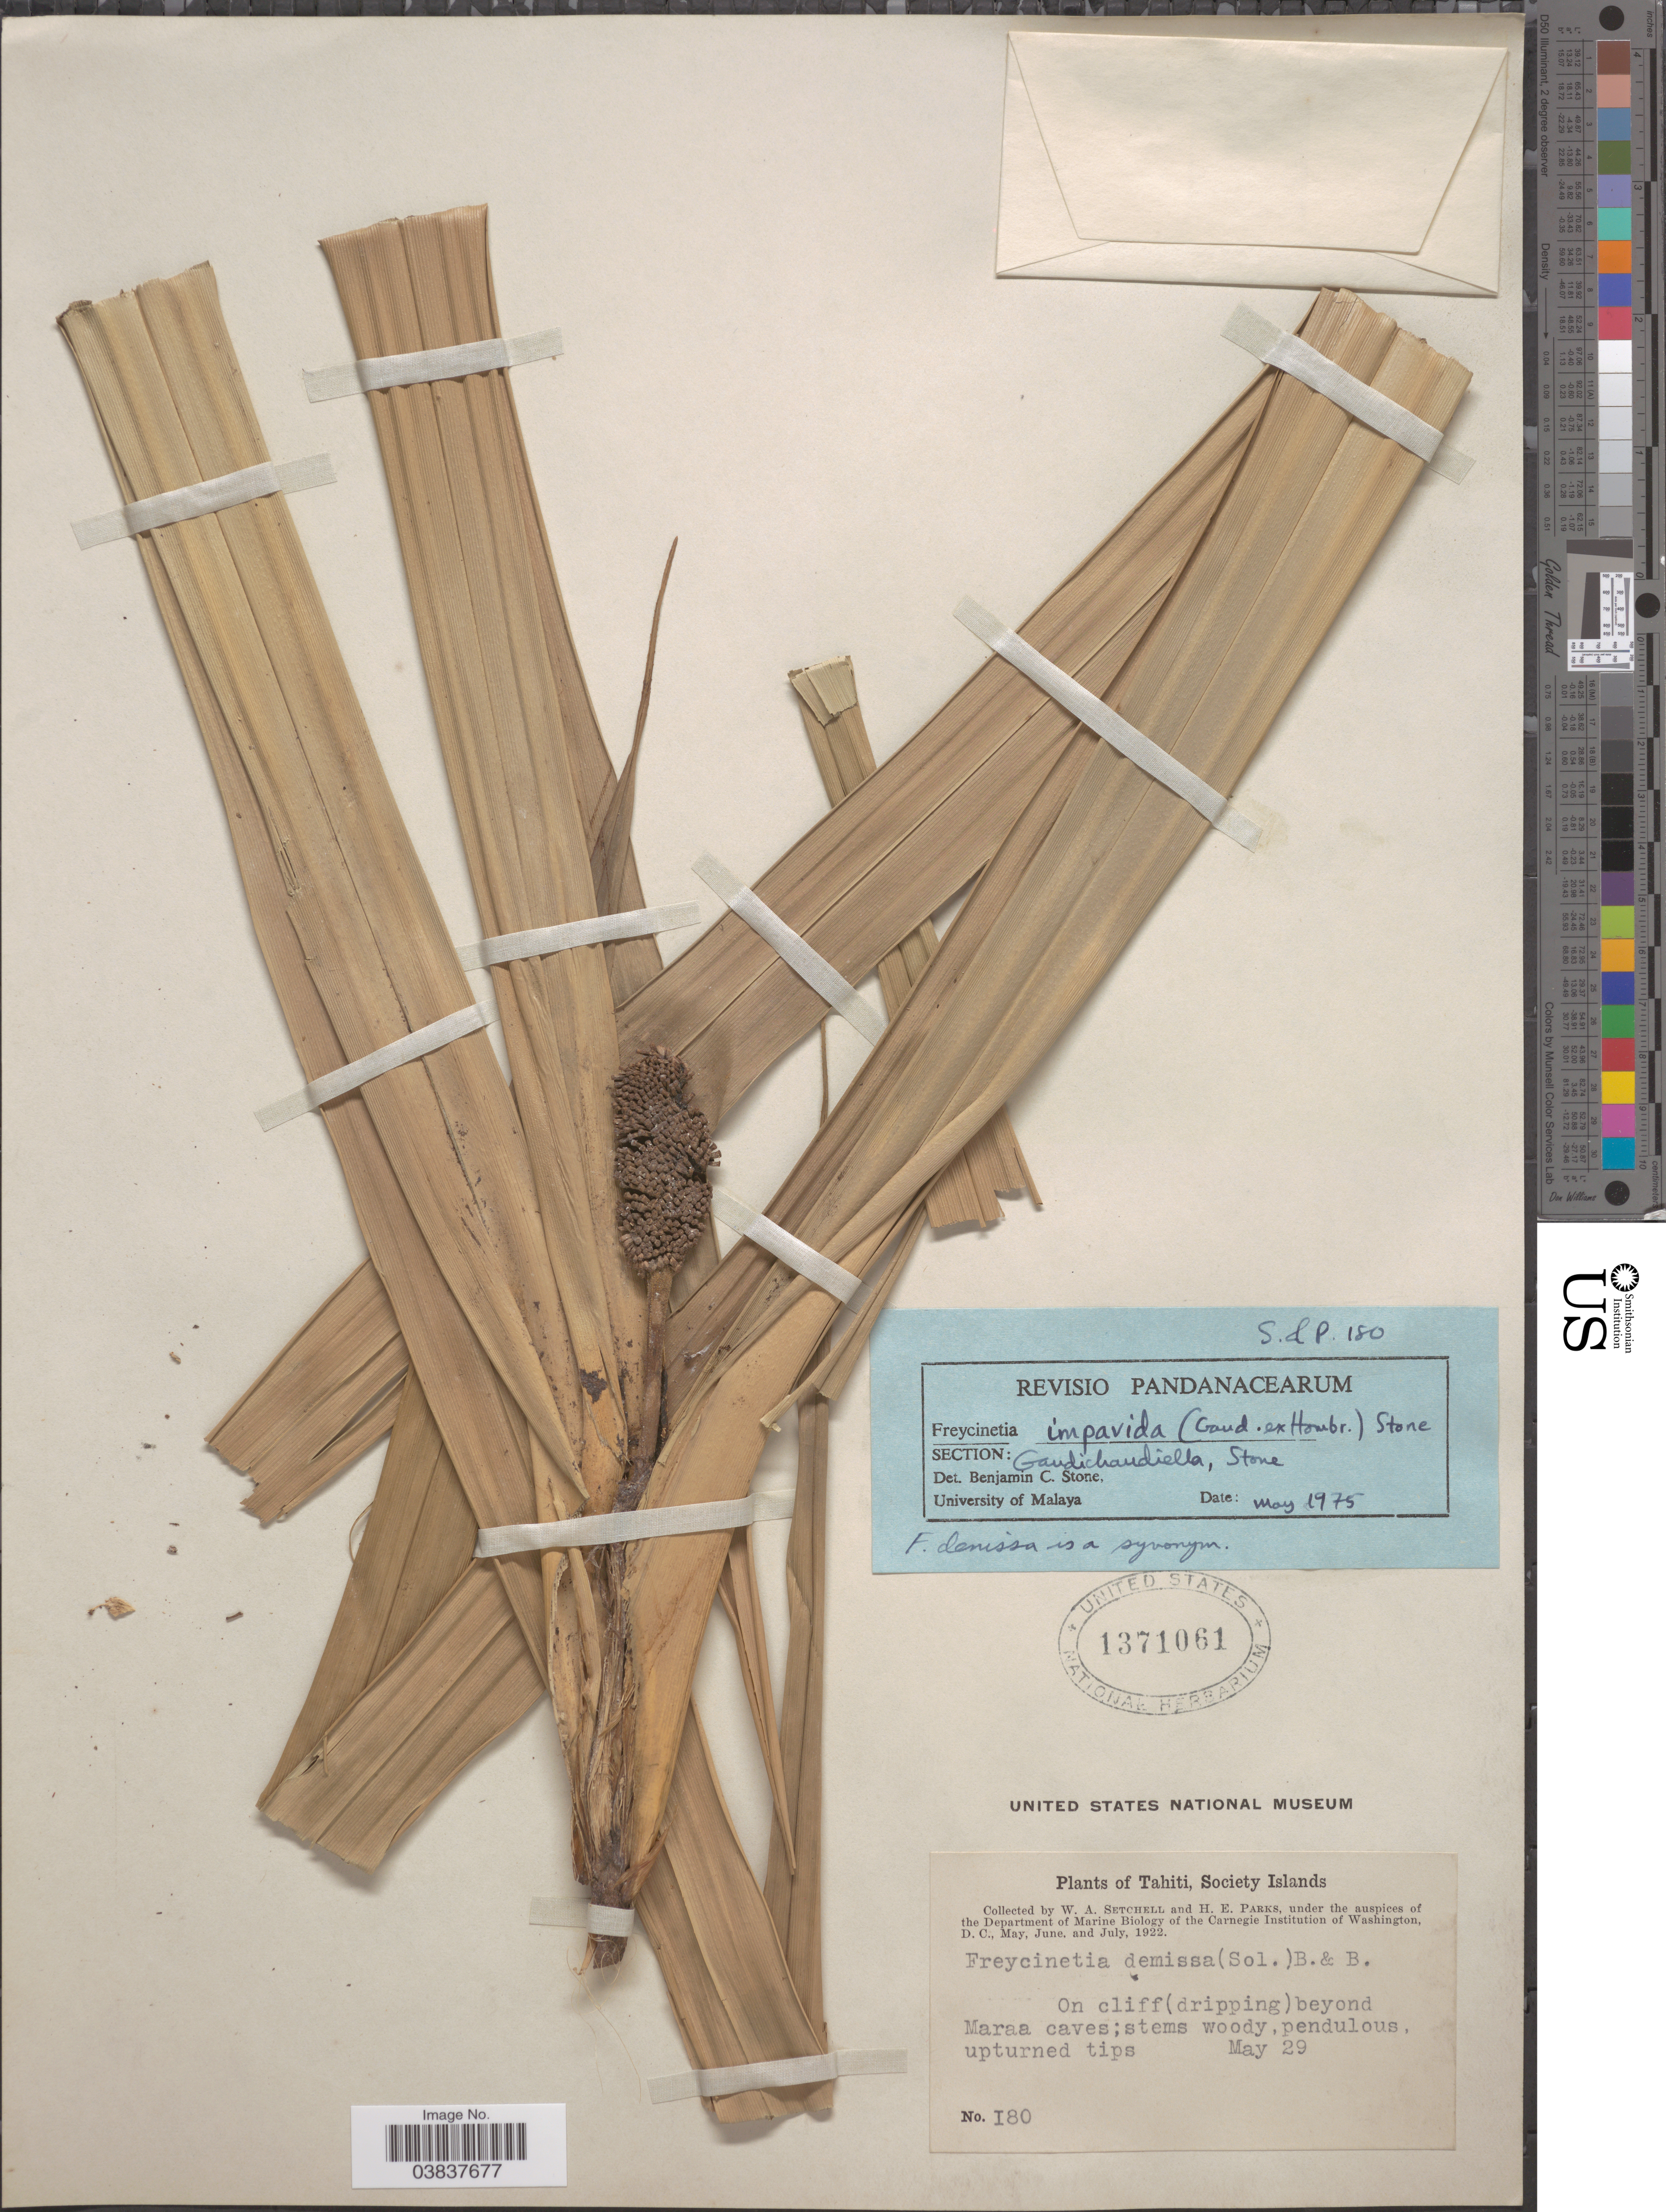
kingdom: Plantae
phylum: Tracheophyta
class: Liliopsida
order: Pandanales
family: Pandanaceae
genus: Freycinetia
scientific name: Freycinetia impavida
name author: (Hombr. & Jacquinot ex Decne.) B.C. Stone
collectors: W. Setchell & H. E. Parks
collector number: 180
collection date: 1922-05-29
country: French Polynesia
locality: Tahiti, Society Islands. Beyond Maraa caves.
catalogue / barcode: US 1371061